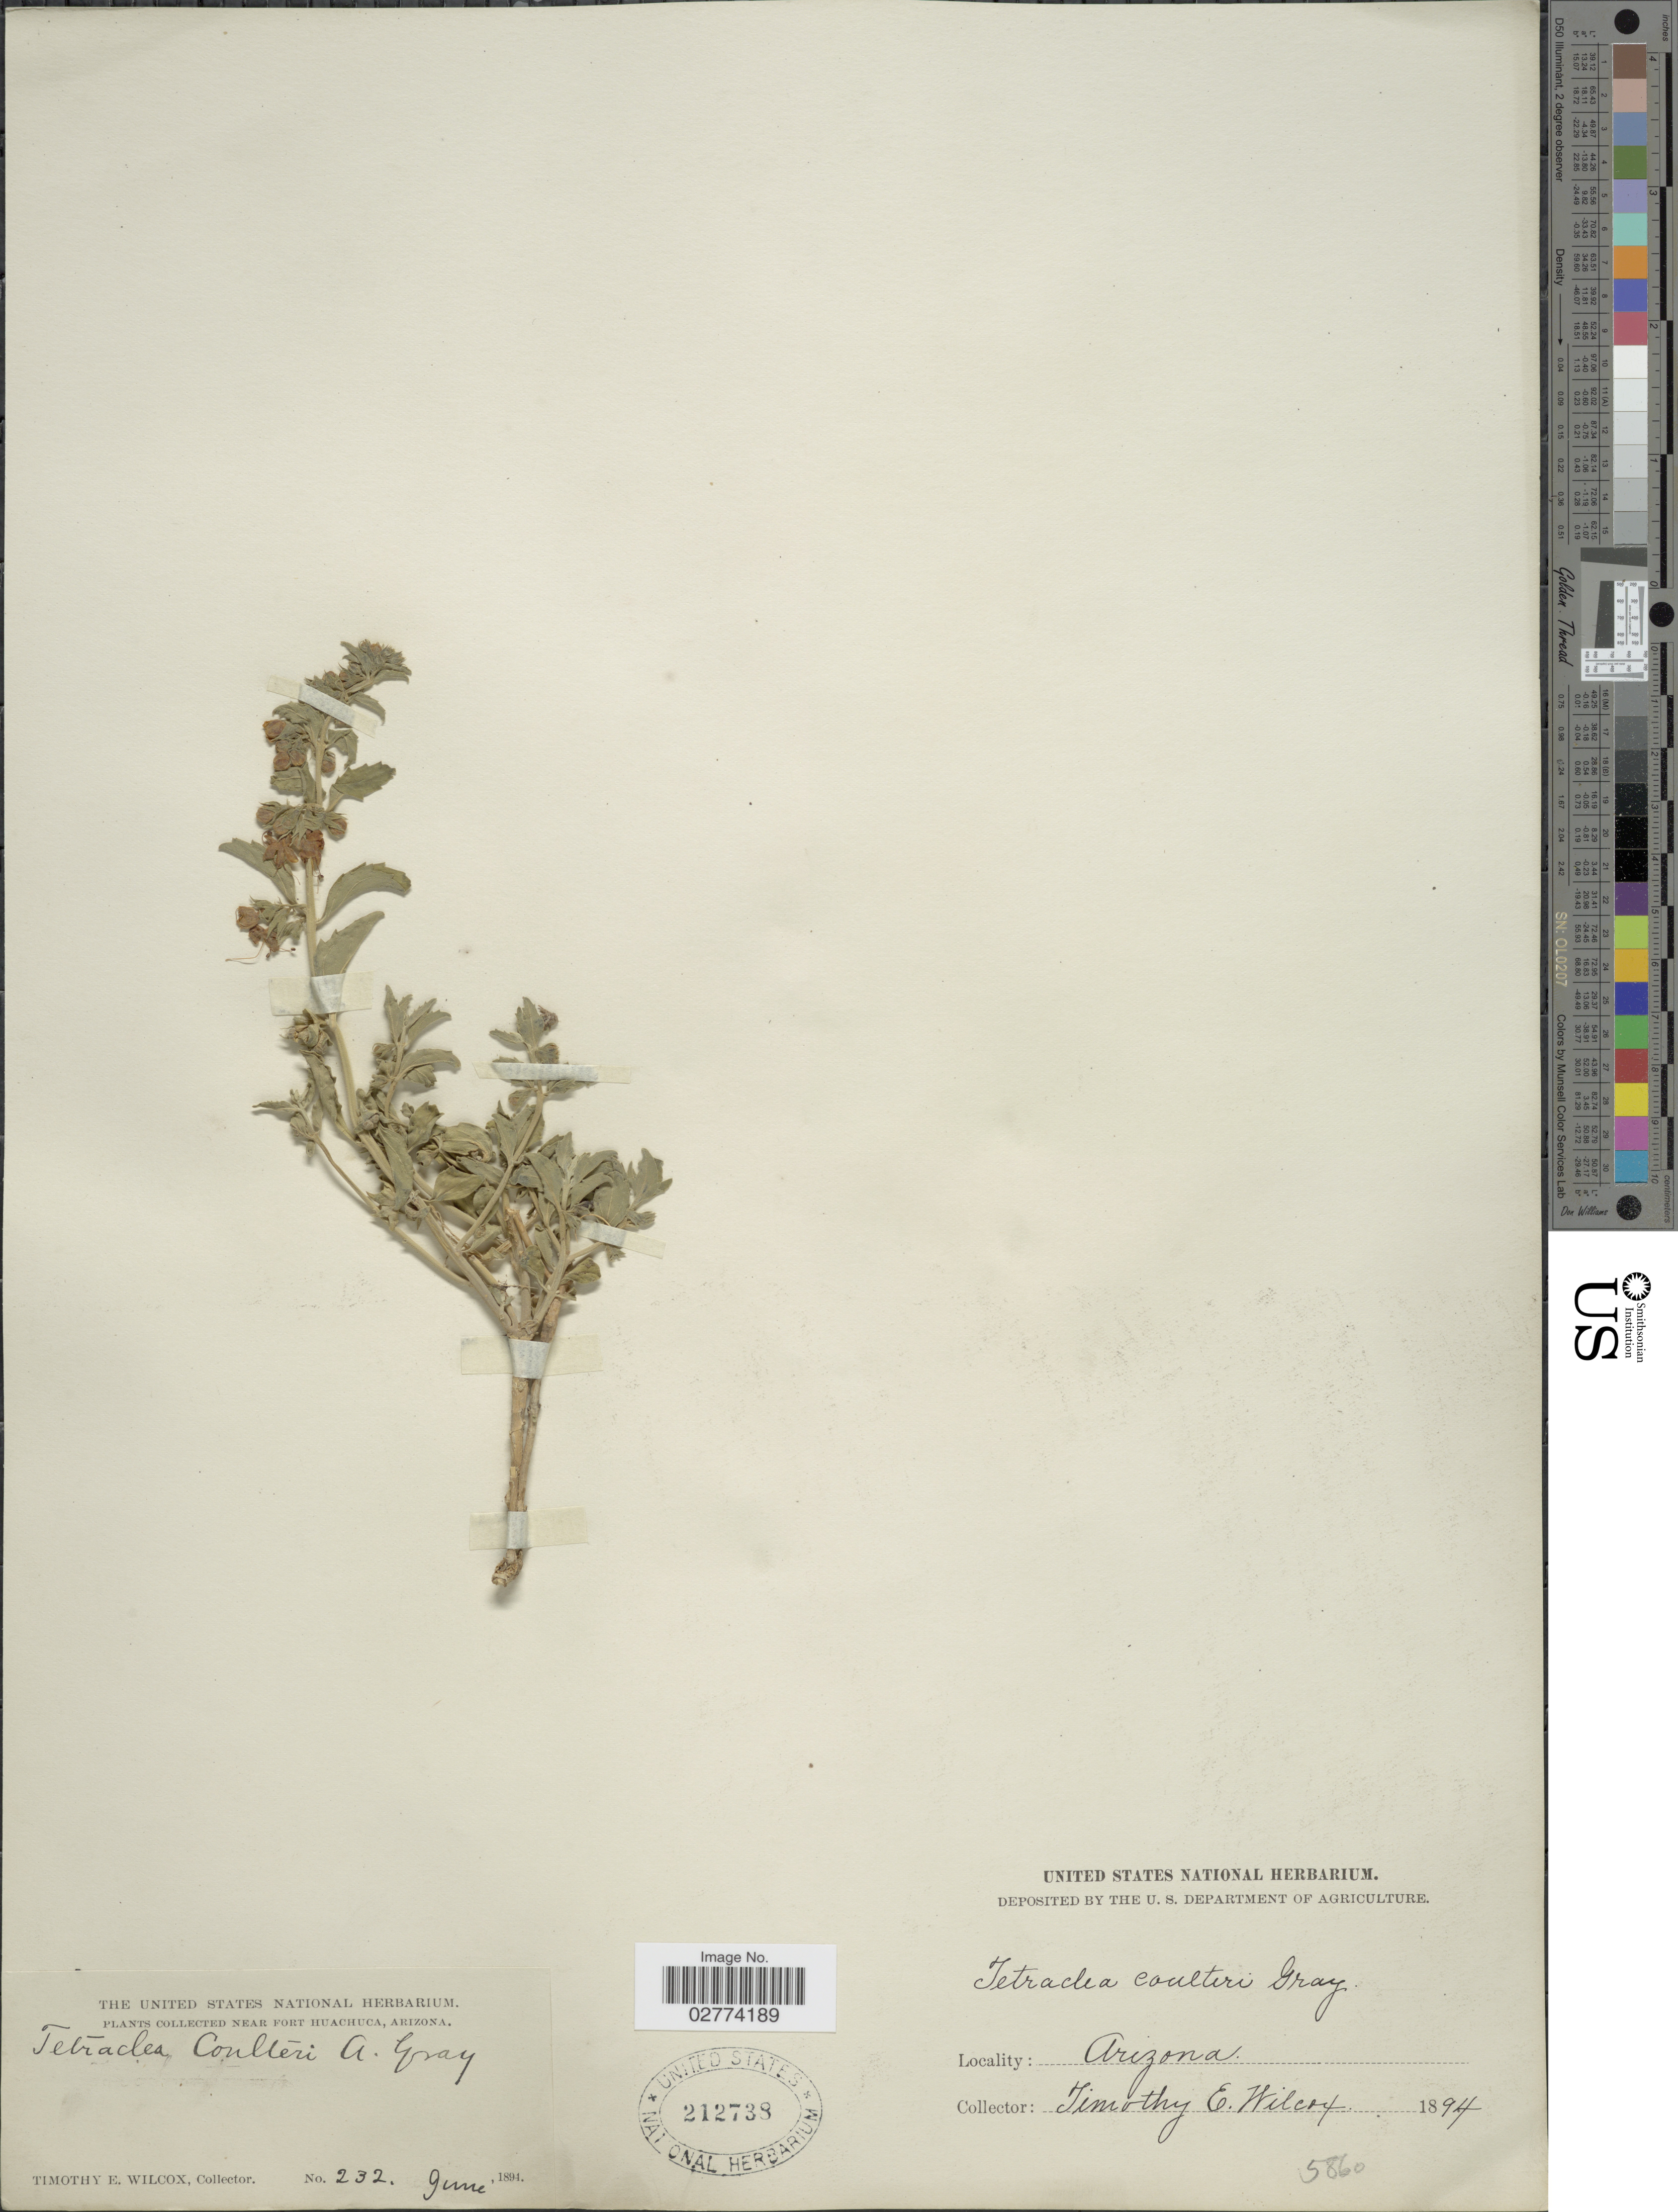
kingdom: Plantae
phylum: Tracheophyta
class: Magnoliopsida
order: Lamiales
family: Lamiaceae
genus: Tetraclea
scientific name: Tetraclea coulteri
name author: A. Gray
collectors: T. E. Wilcox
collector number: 232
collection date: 1894-06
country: United States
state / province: Arizona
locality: Near Fort Huachuca.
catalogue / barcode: US 212738